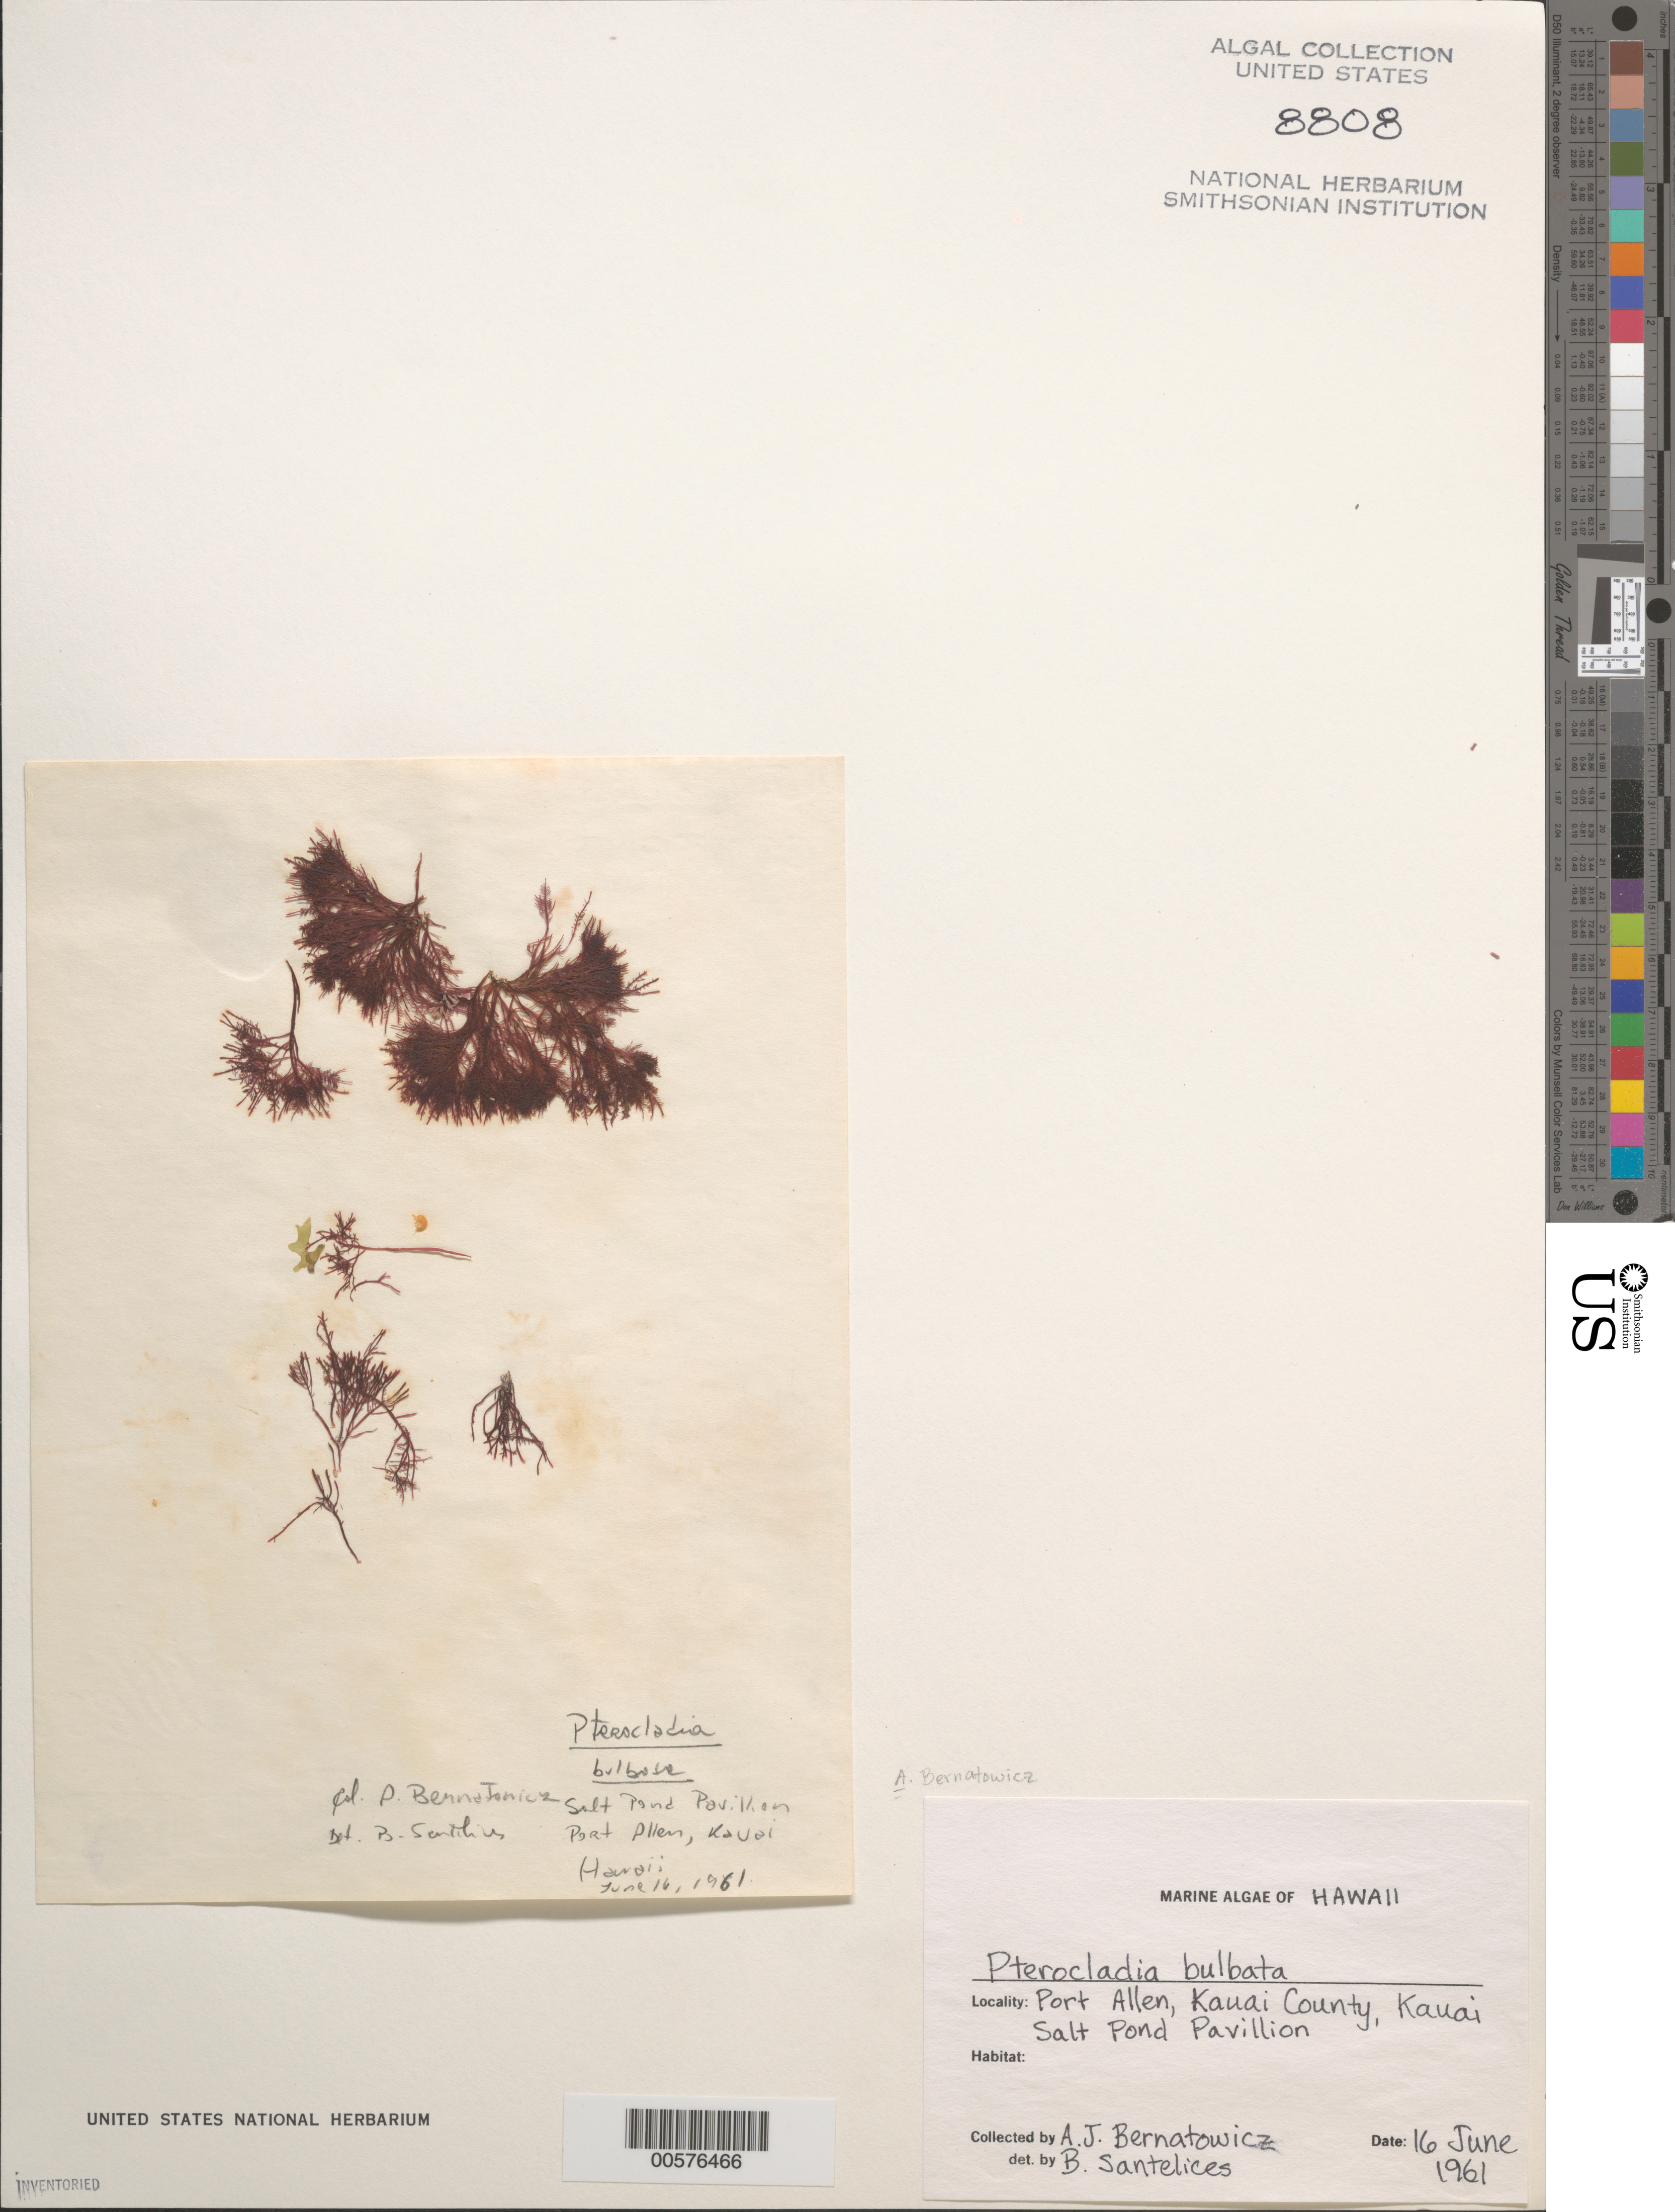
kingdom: Plantae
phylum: Rhodophyta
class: Florideophyceae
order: Gelidiales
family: Pterocladiaceae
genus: Pterocladiella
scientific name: Pterocladiella bulbosa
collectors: A. Bernatowicz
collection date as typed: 16 Jun 1961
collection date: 1961-06-16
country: United States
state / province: Hawaii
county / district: Kauai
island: Kaua'i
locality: Port Allen, Salt Pond Pavillion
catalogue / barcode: US 8808